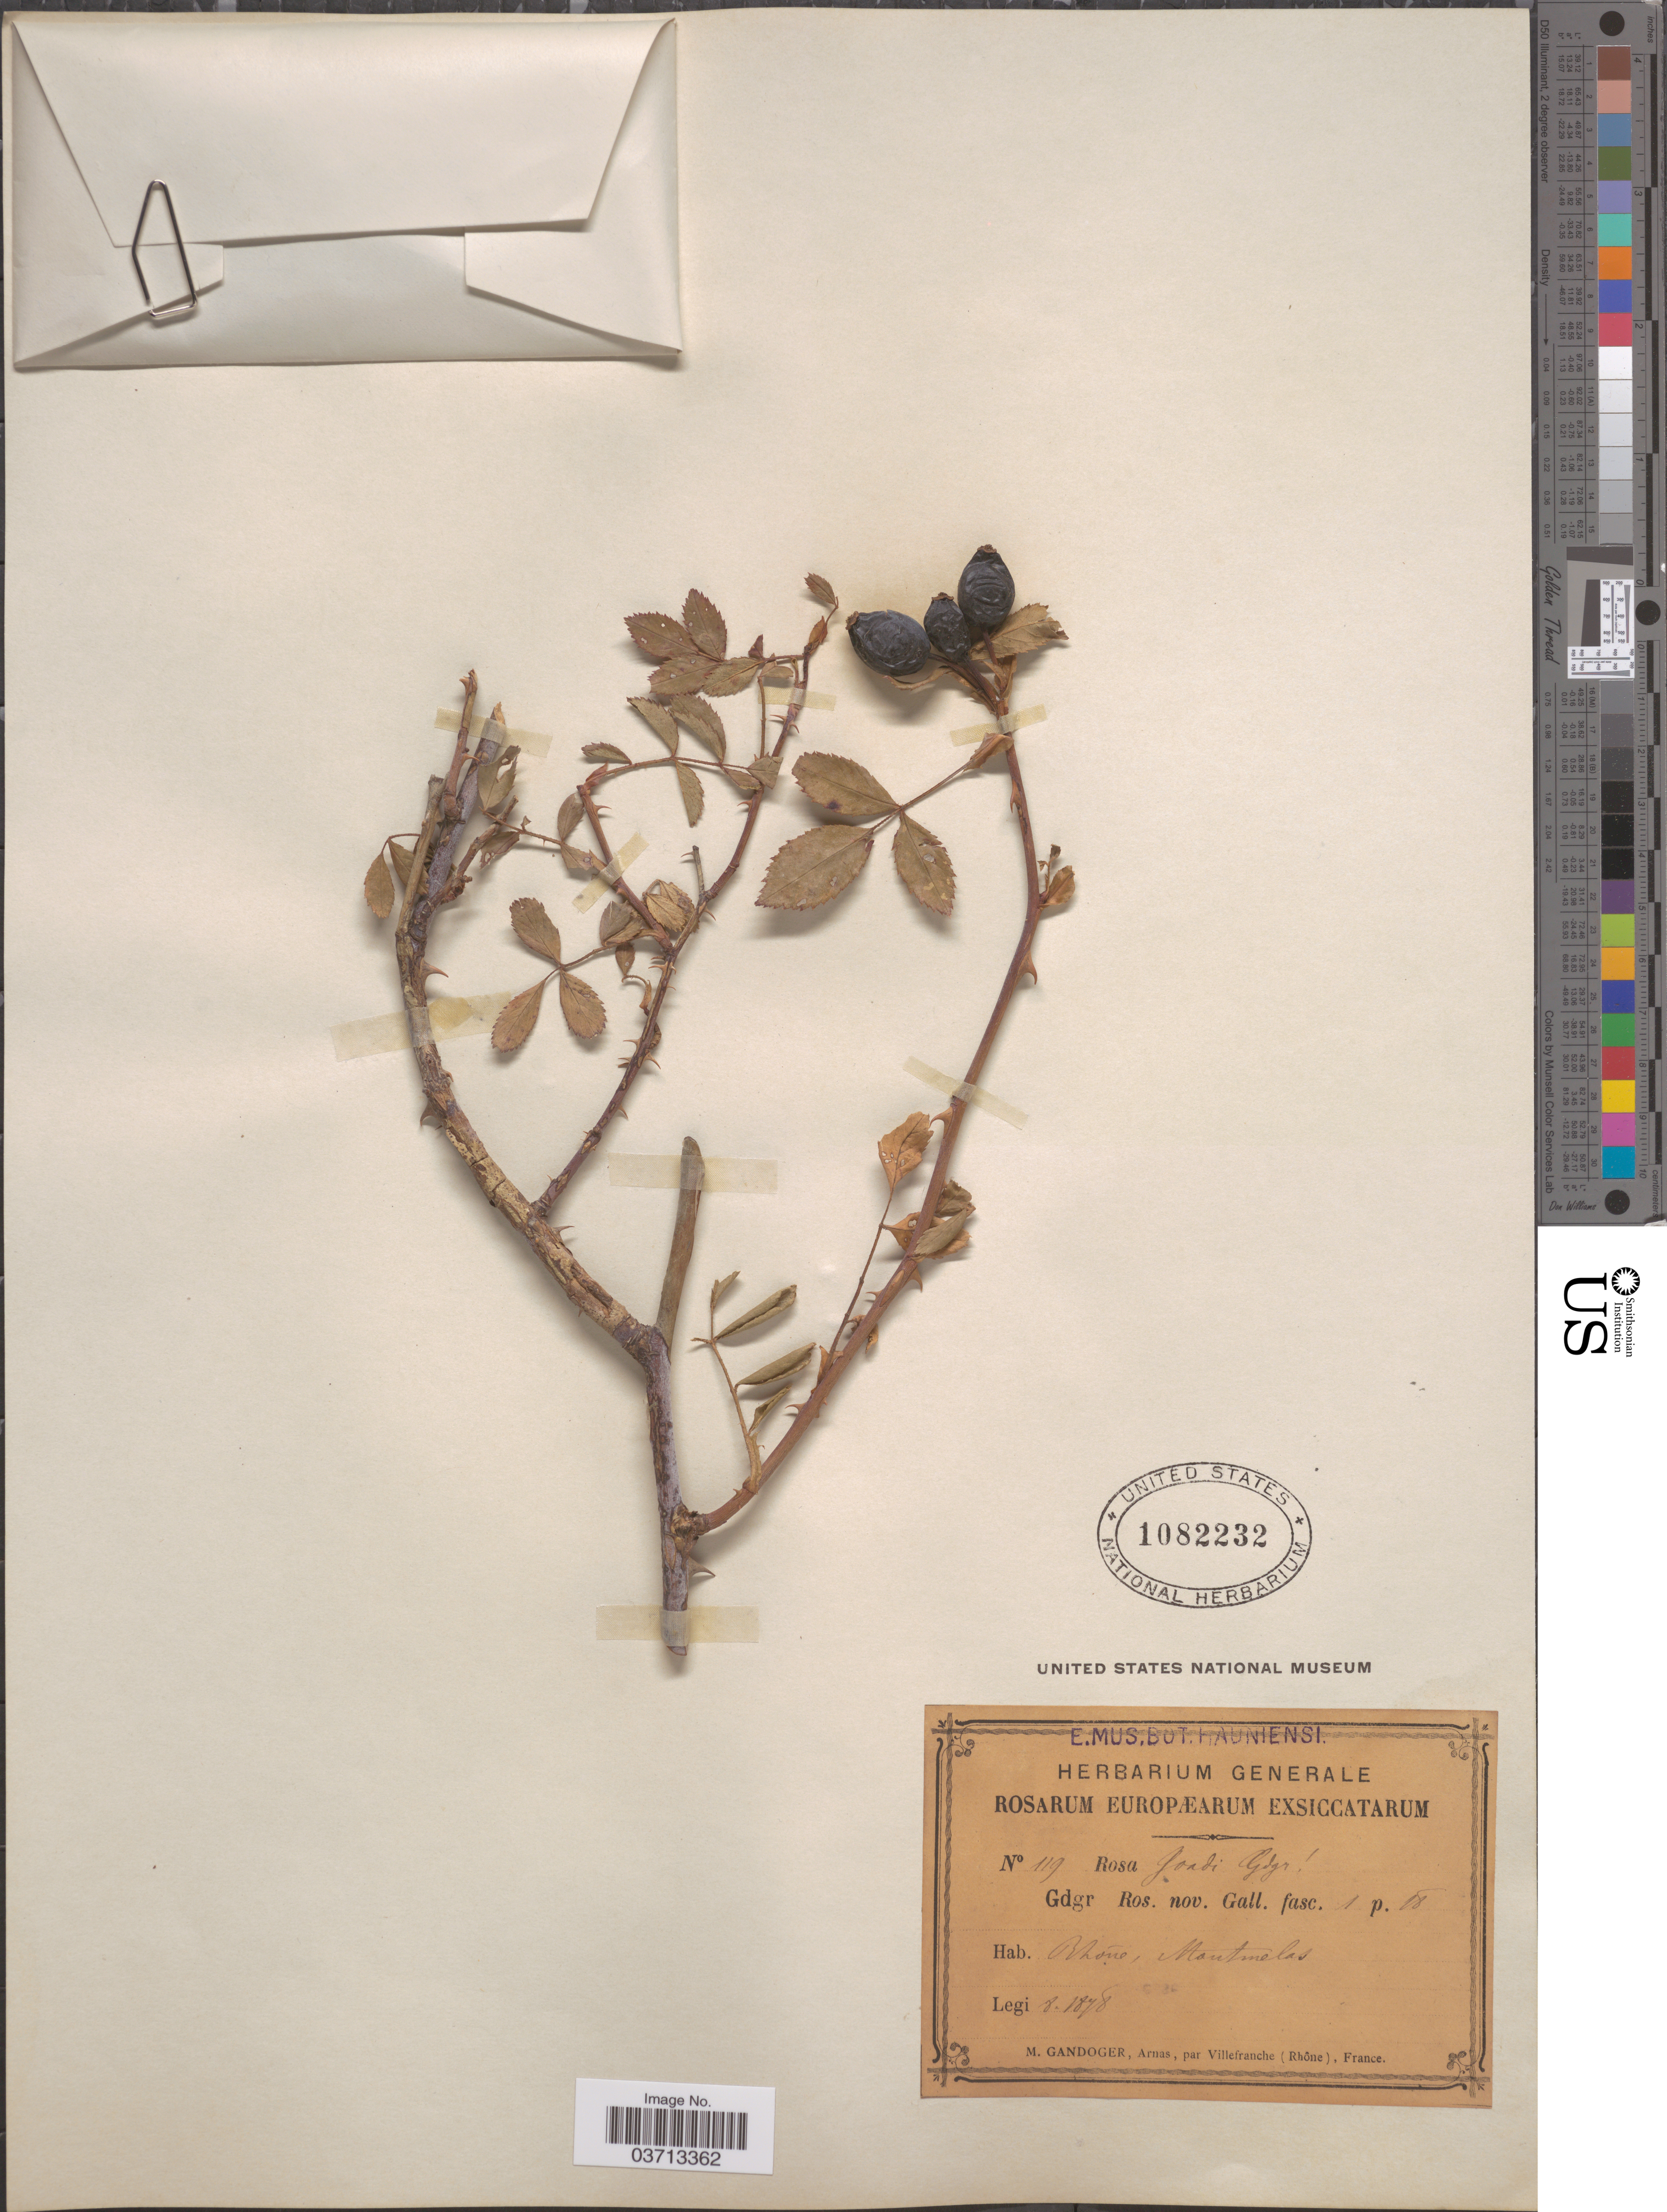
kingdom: Plantae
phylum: Tracheophyta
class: Magnoliopsida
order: Rosales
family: Rosaceae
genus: Rosa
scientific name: Rosa joadi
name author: Gand.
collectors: M. Gandoger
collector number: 119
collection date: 1878-08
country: France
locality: Rhóne, Montmelas.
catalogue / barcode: US 1082232